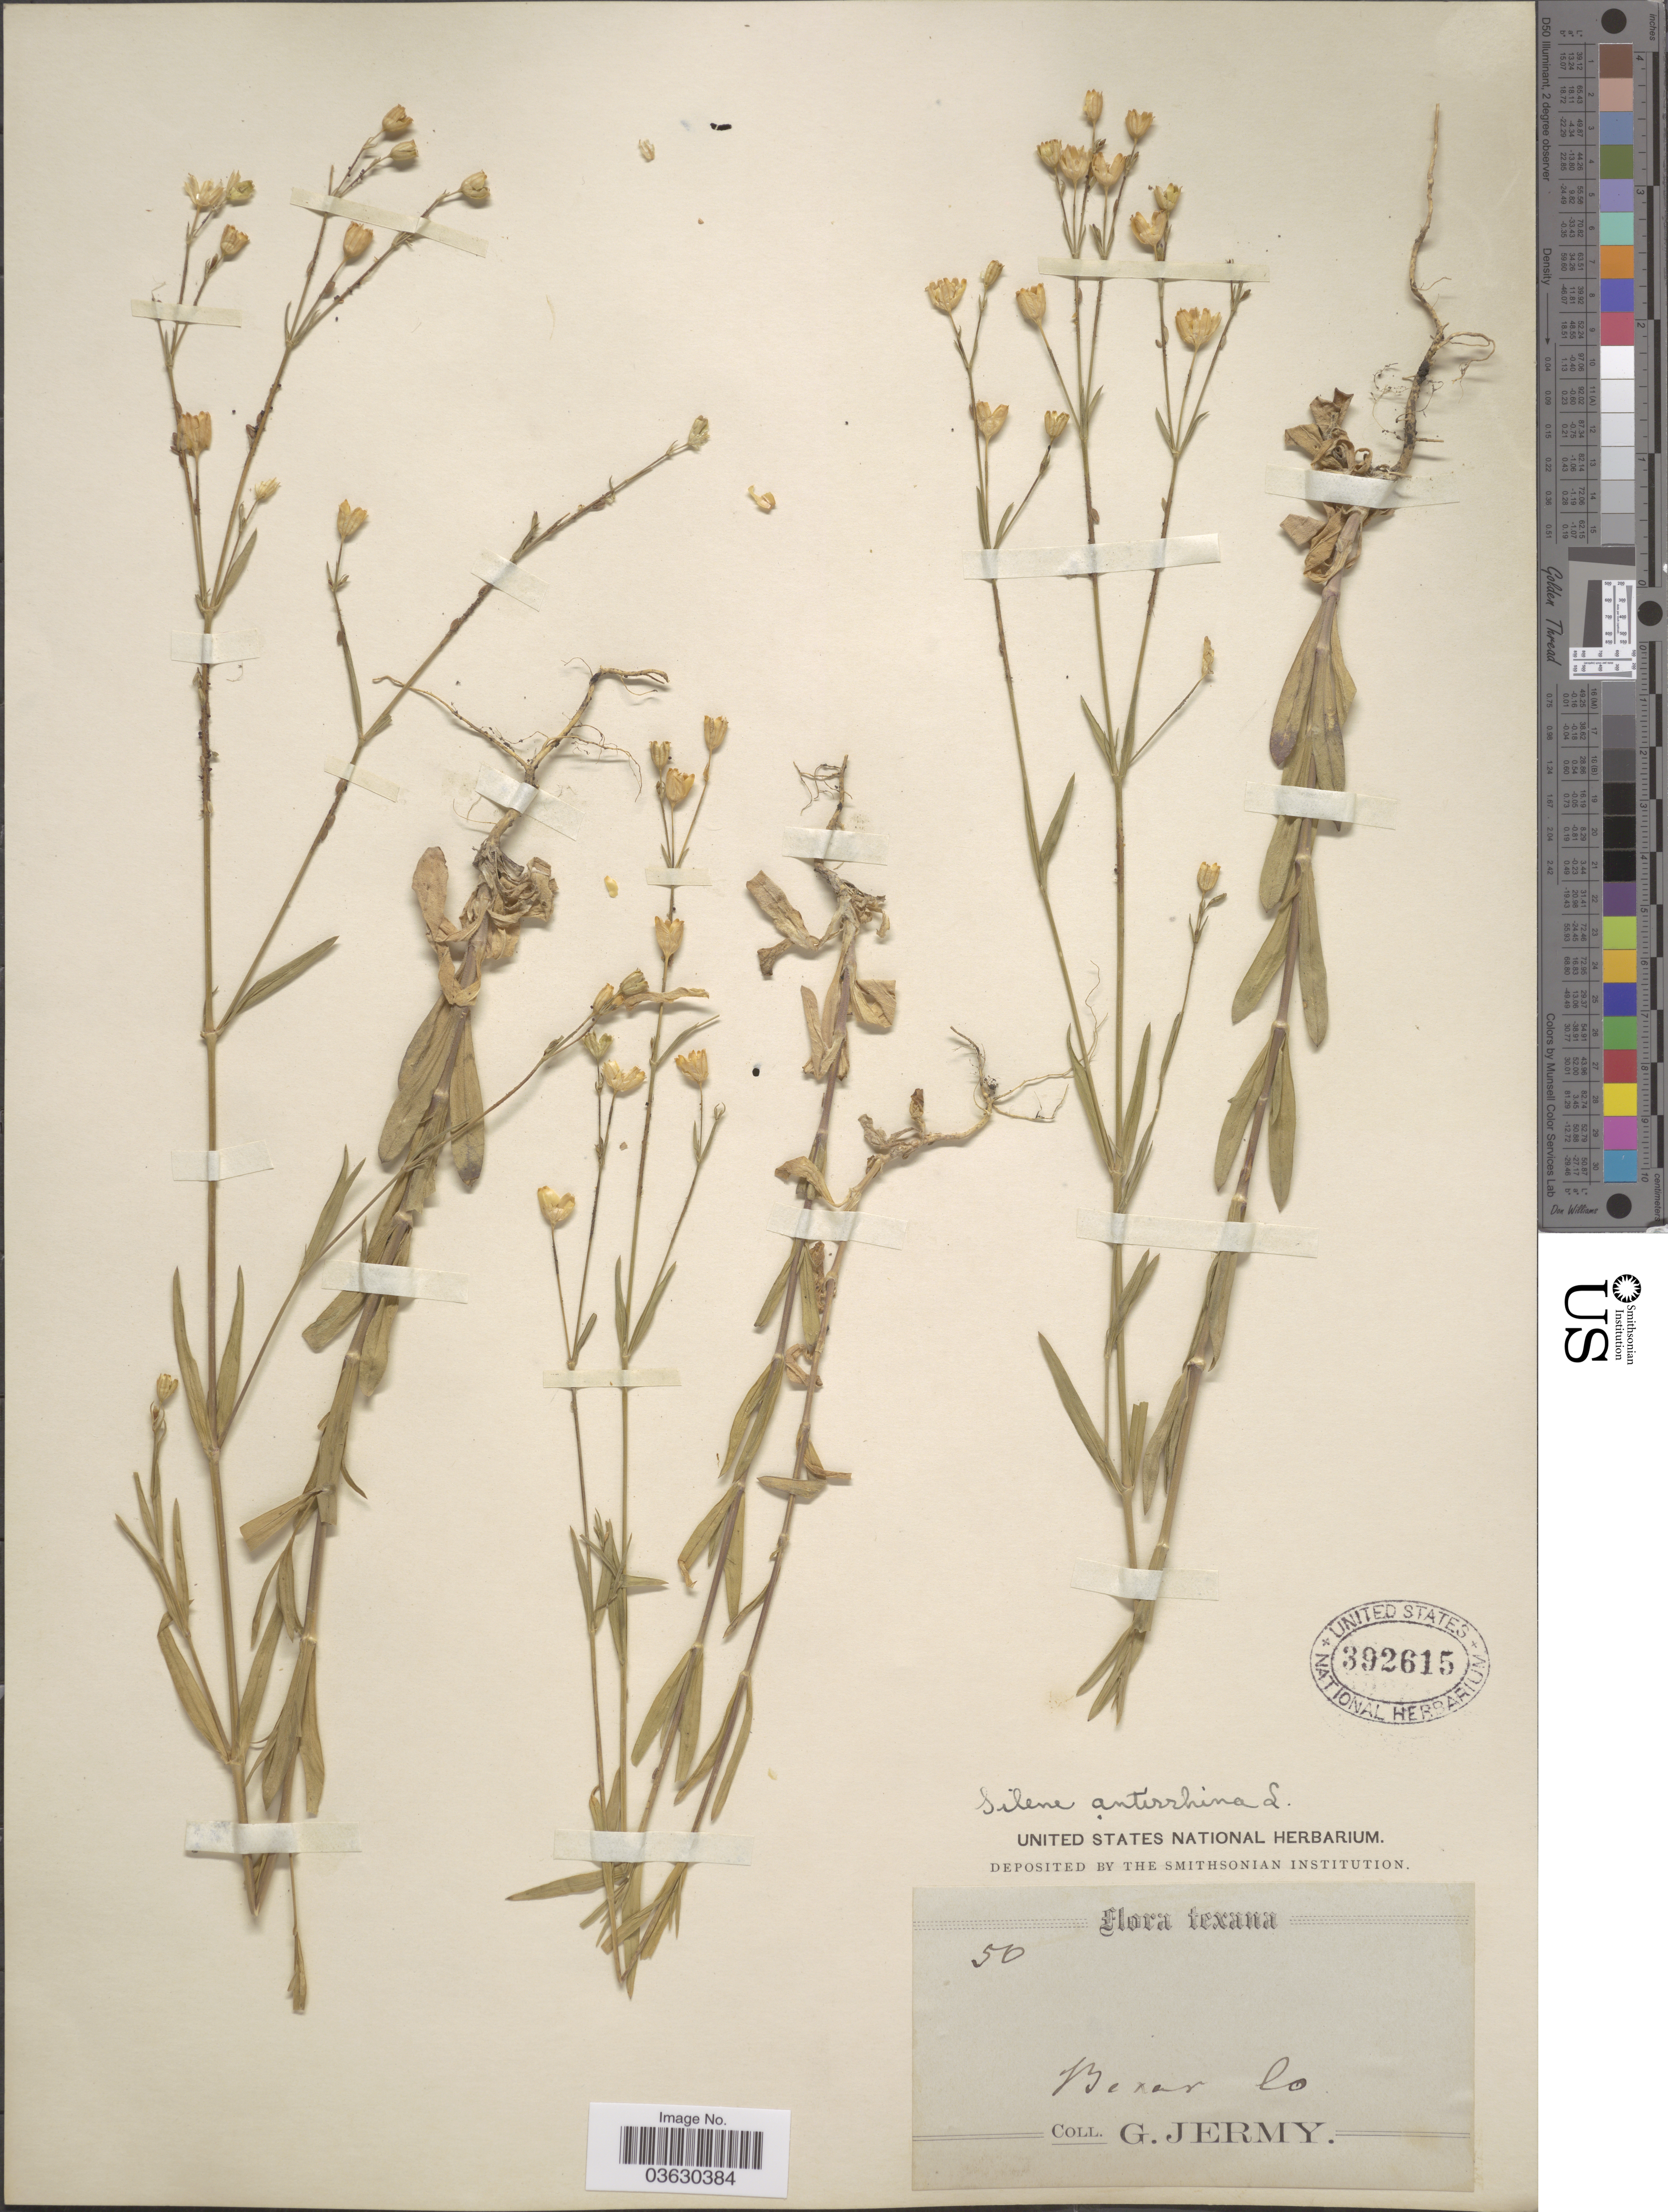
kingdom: Plantae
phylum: Tracheophyta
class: Magnoliopsida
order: Caryophyllales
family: Caryophyllaceae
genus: Silene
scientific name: Silene antirrhina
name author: L.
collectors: G. Jermy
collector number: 50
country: United States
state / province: Texas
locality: Bexar Co.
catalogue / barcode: US 392615